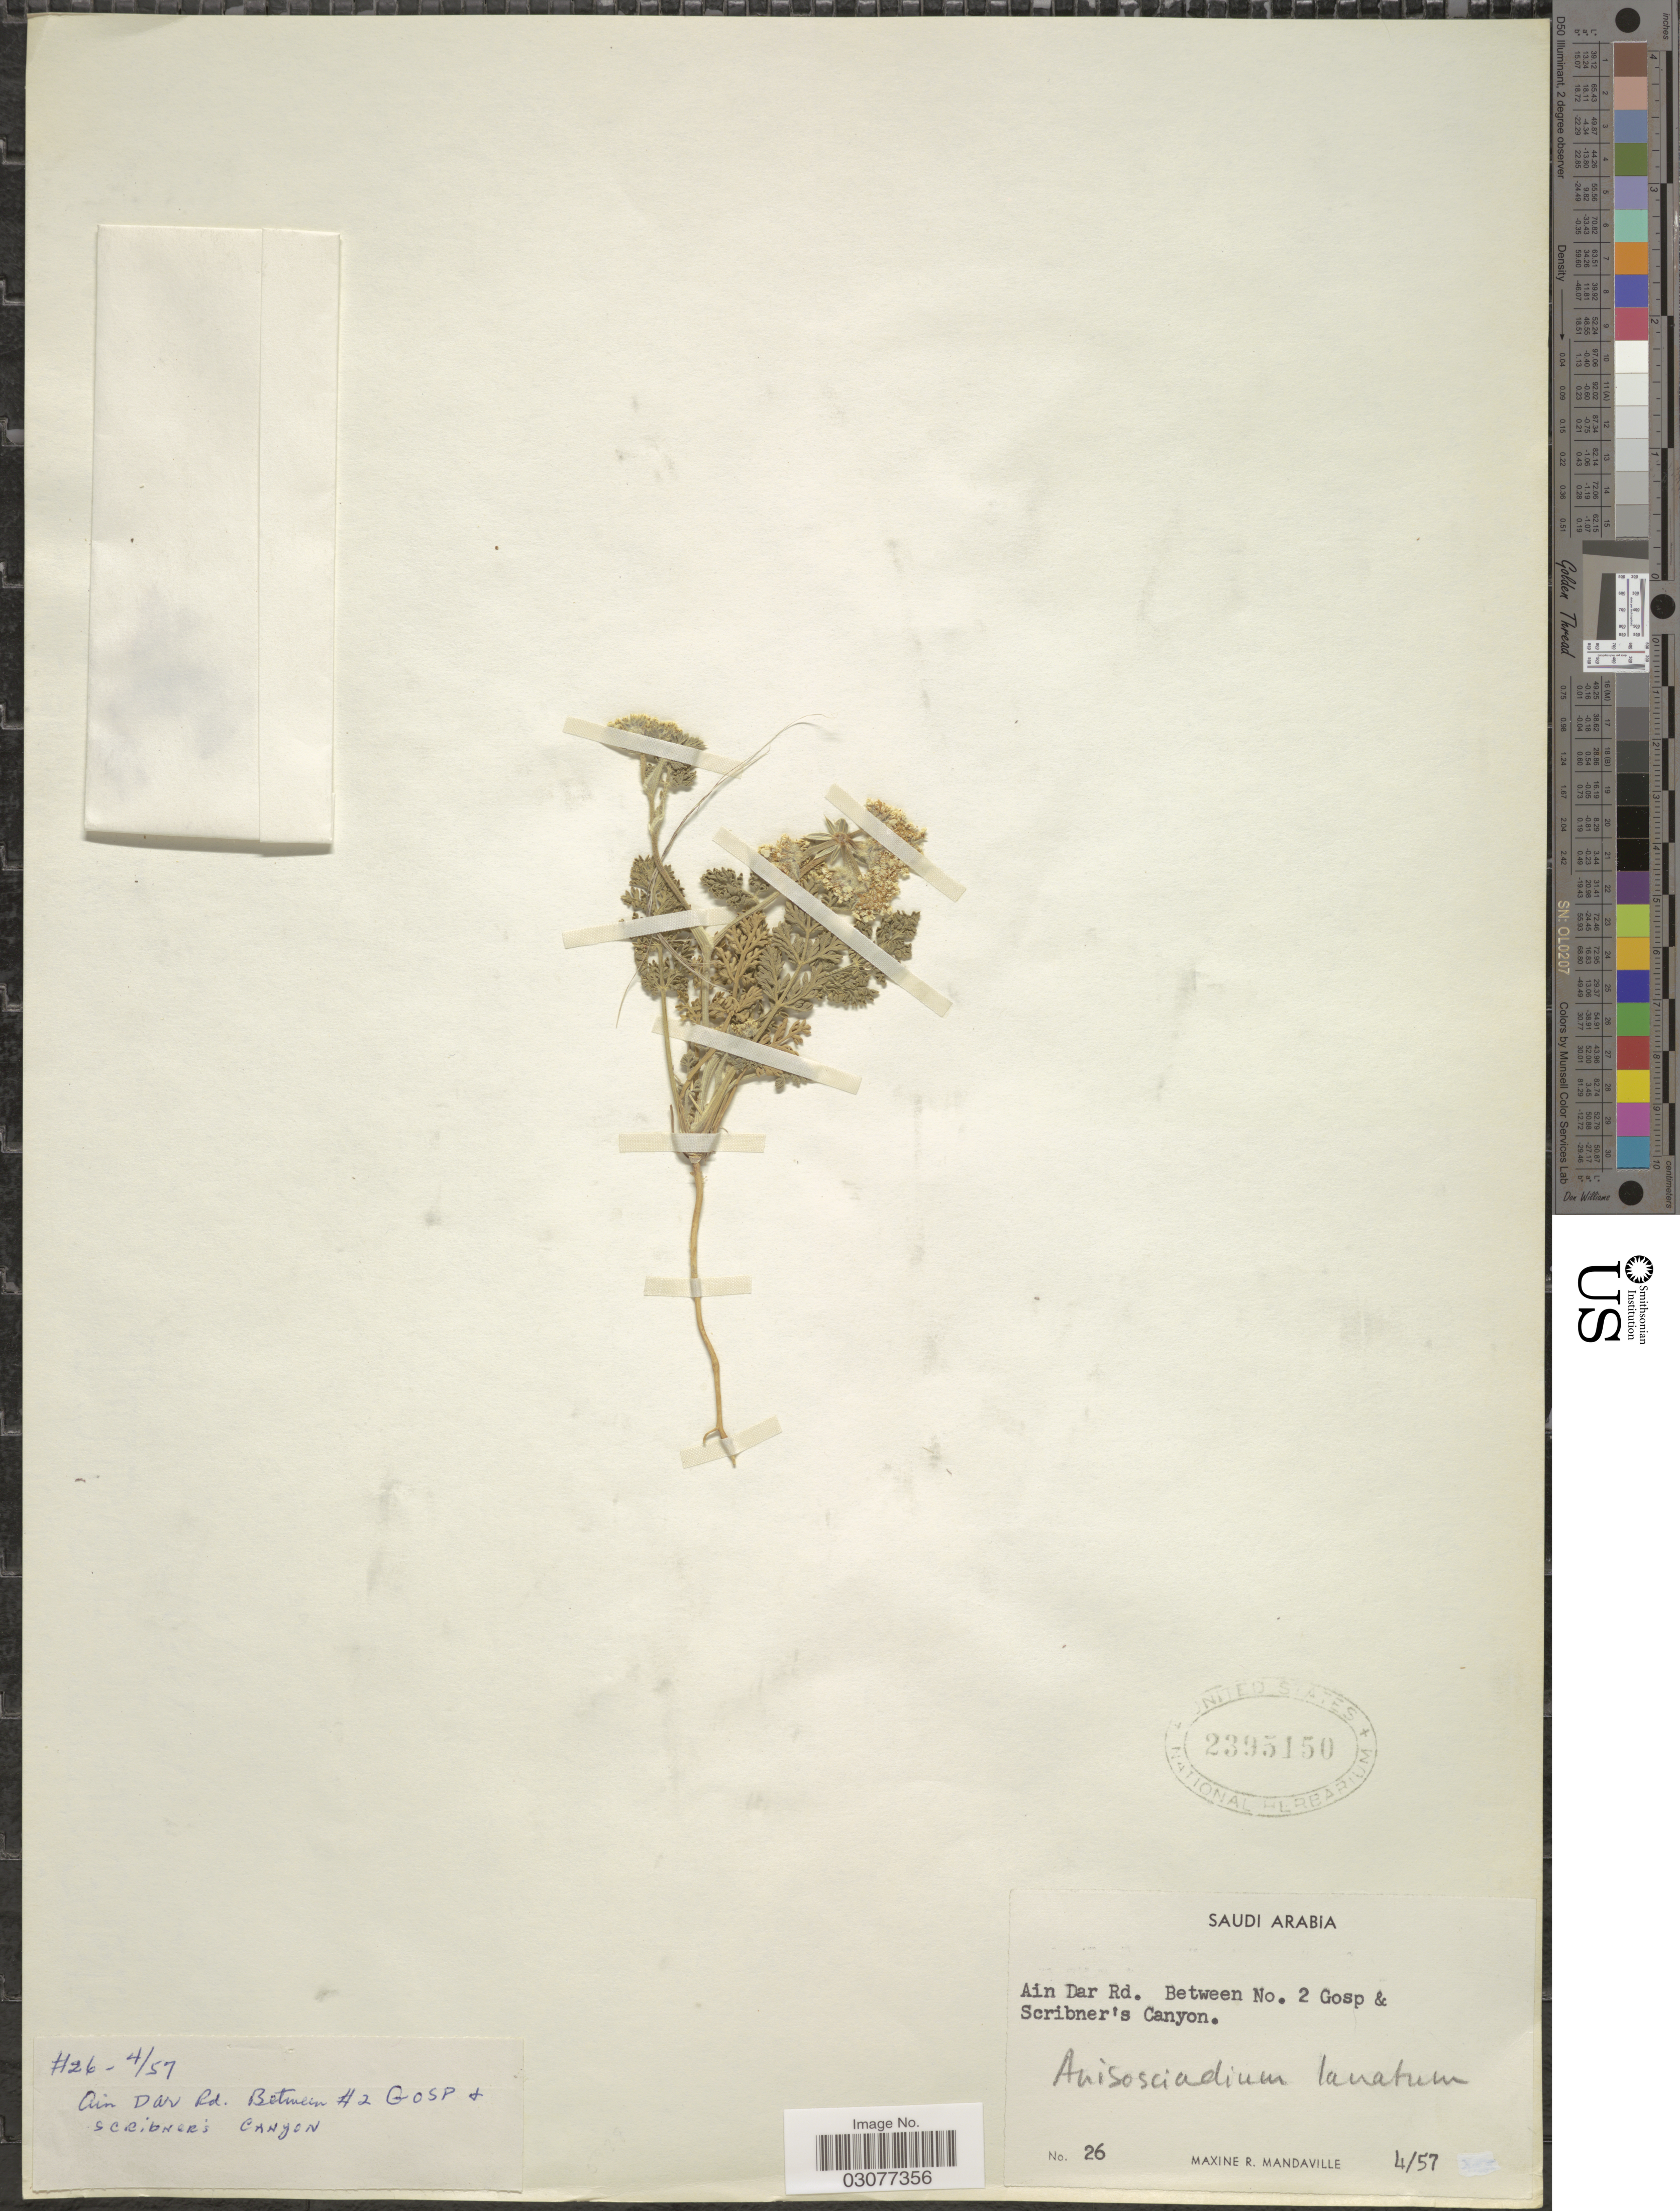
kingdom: Plantae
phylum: Tracheophyta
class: Magnoliopsida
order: Apiales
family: Apiaceae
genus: Anisosciadium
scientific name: Anisosciadium lanatum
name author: Boiss.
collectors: M. Mandaville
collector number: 26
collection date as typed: Transcribed d/m/y: /4/57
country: Saudi Arabia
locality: Ain Dar Rd. Between No. 2 Gosp & Scribner's Canyon.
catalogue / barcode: US 2395150